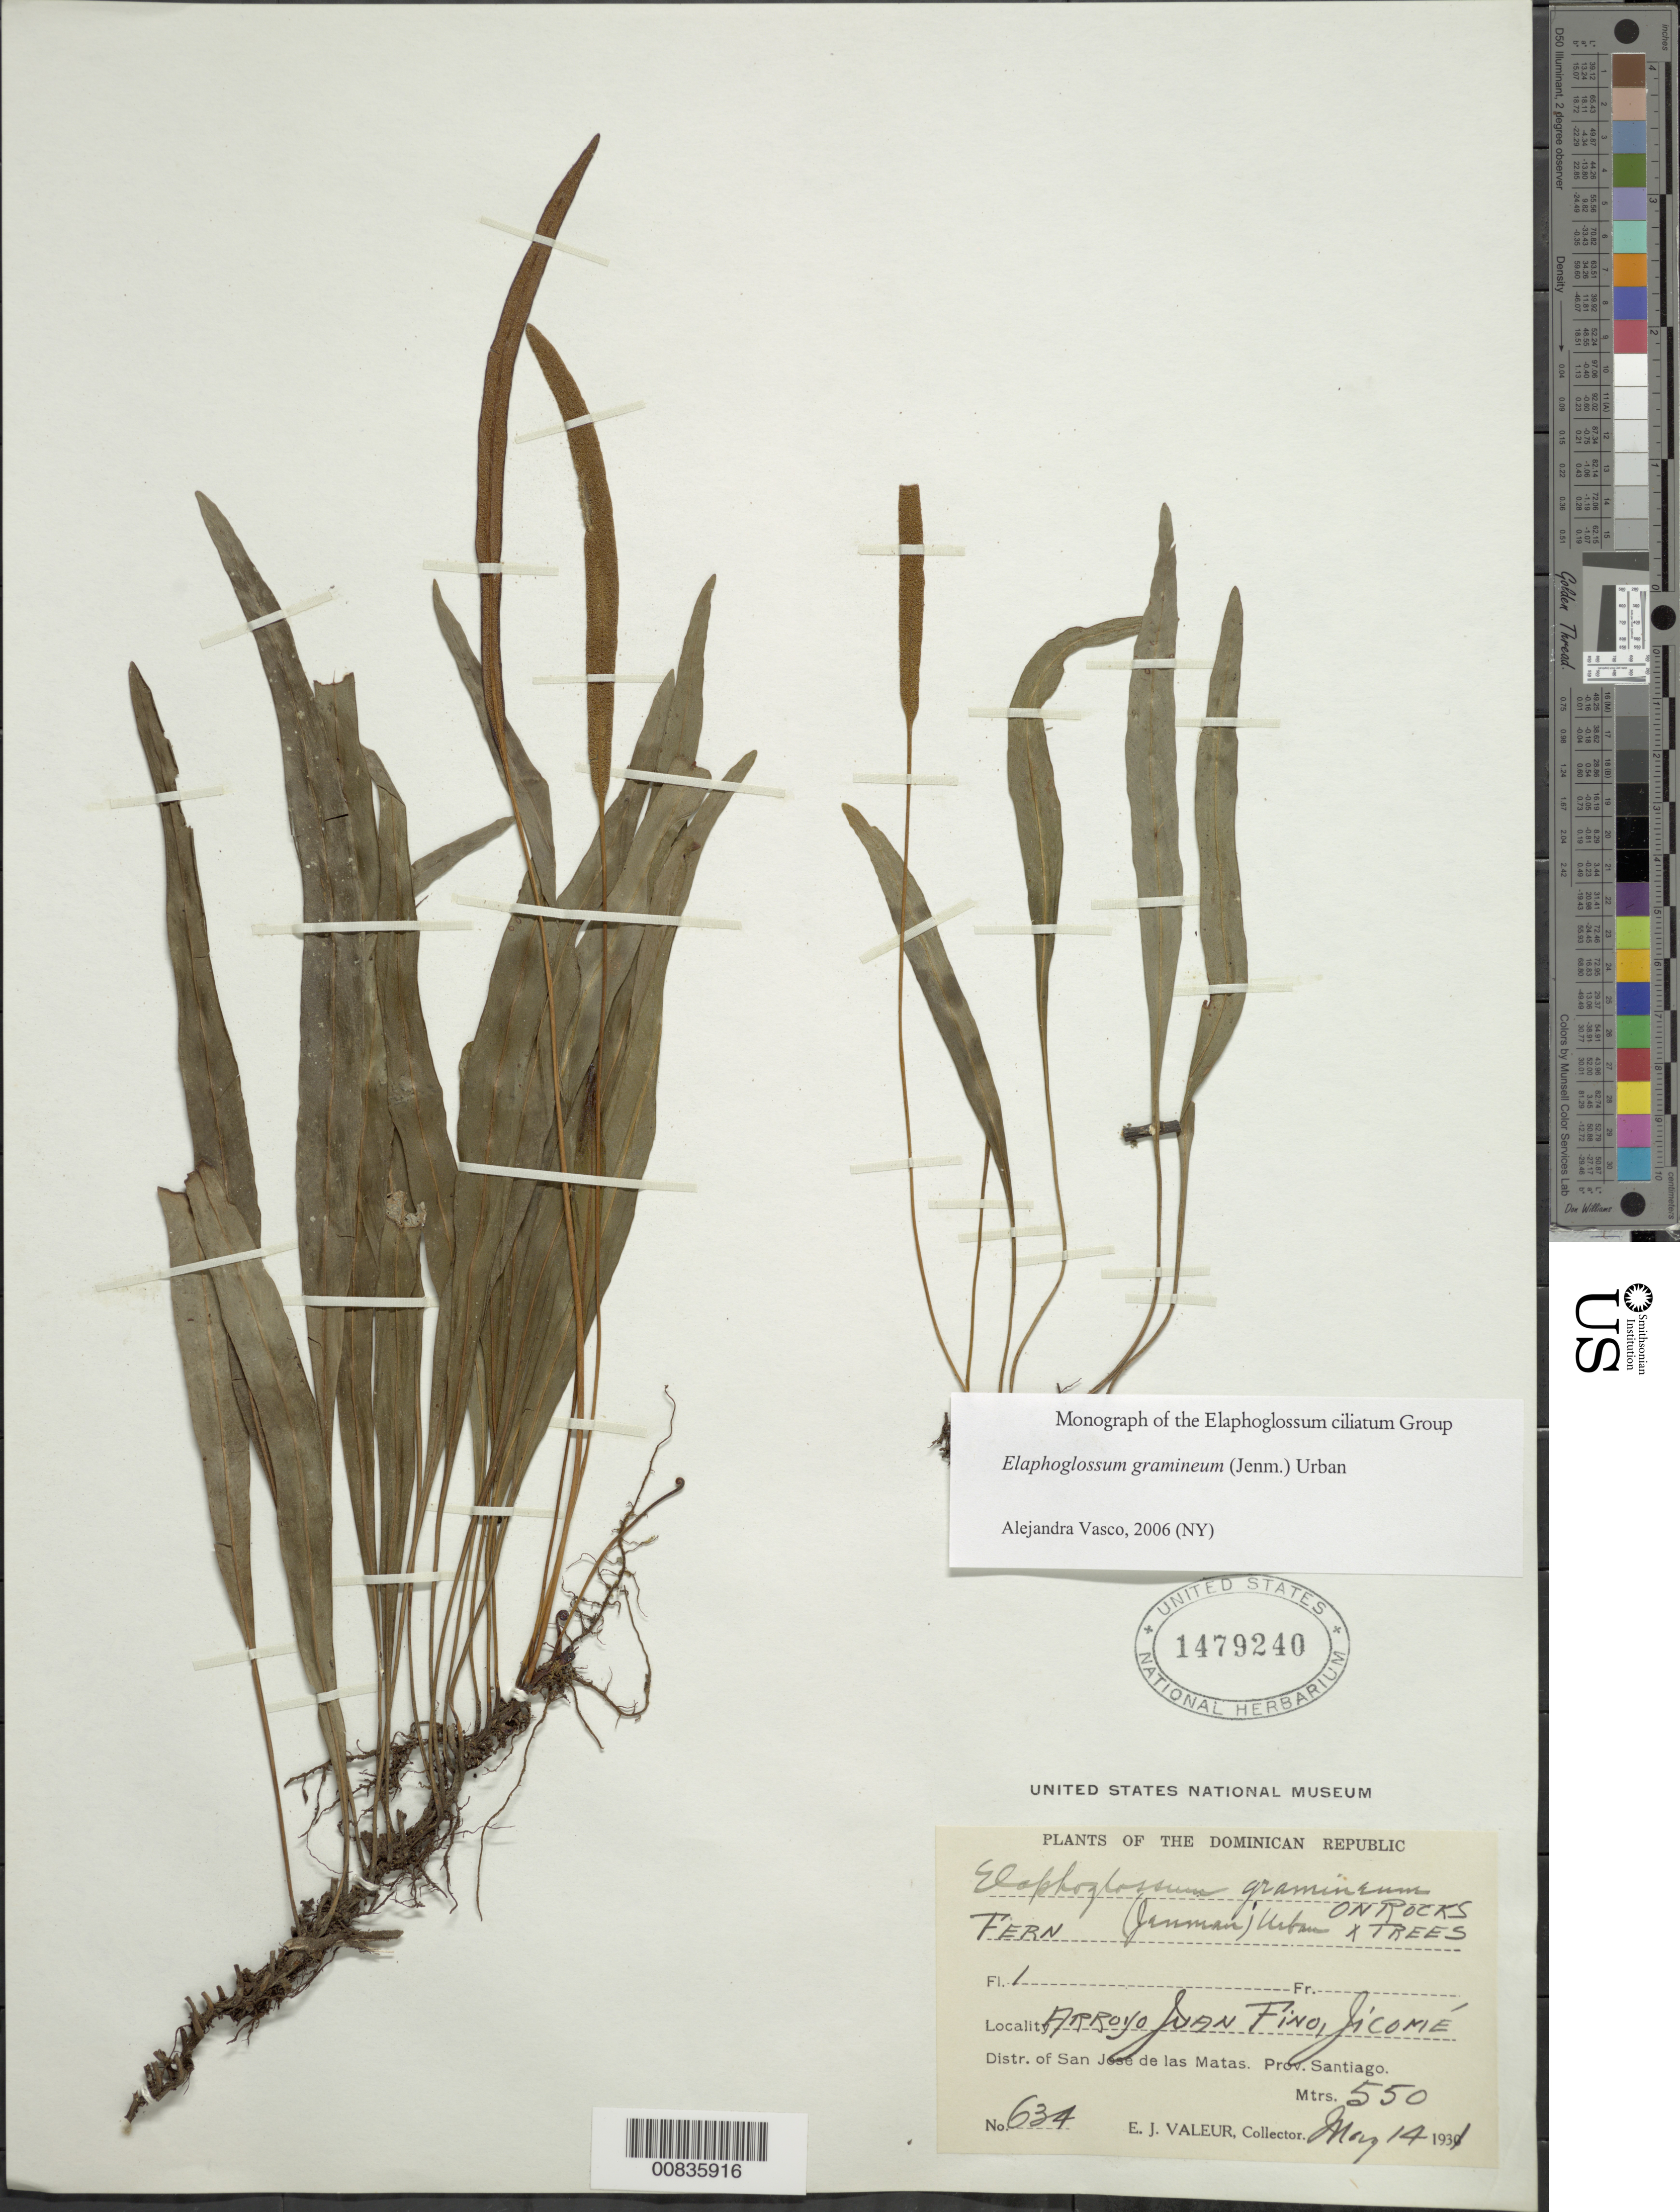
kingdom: Plantae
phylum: Tracheophyta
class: Polypodiopsida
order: Polypodiales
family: Dryopteridaceae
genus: Elaphoglossum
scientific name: Elaphoglossum gramineum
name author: (Jenman) Urb.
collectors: E. Valeur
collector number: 634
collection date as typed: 14 May 1931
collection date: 1931-05-14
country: Dominican Republic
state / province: Santiago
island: Hispaniola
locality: Dist. San José de las Matas, Arroyo Juan Fino, Jicomé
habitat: On trees and rocks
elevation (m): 550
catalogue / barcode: US 1479240